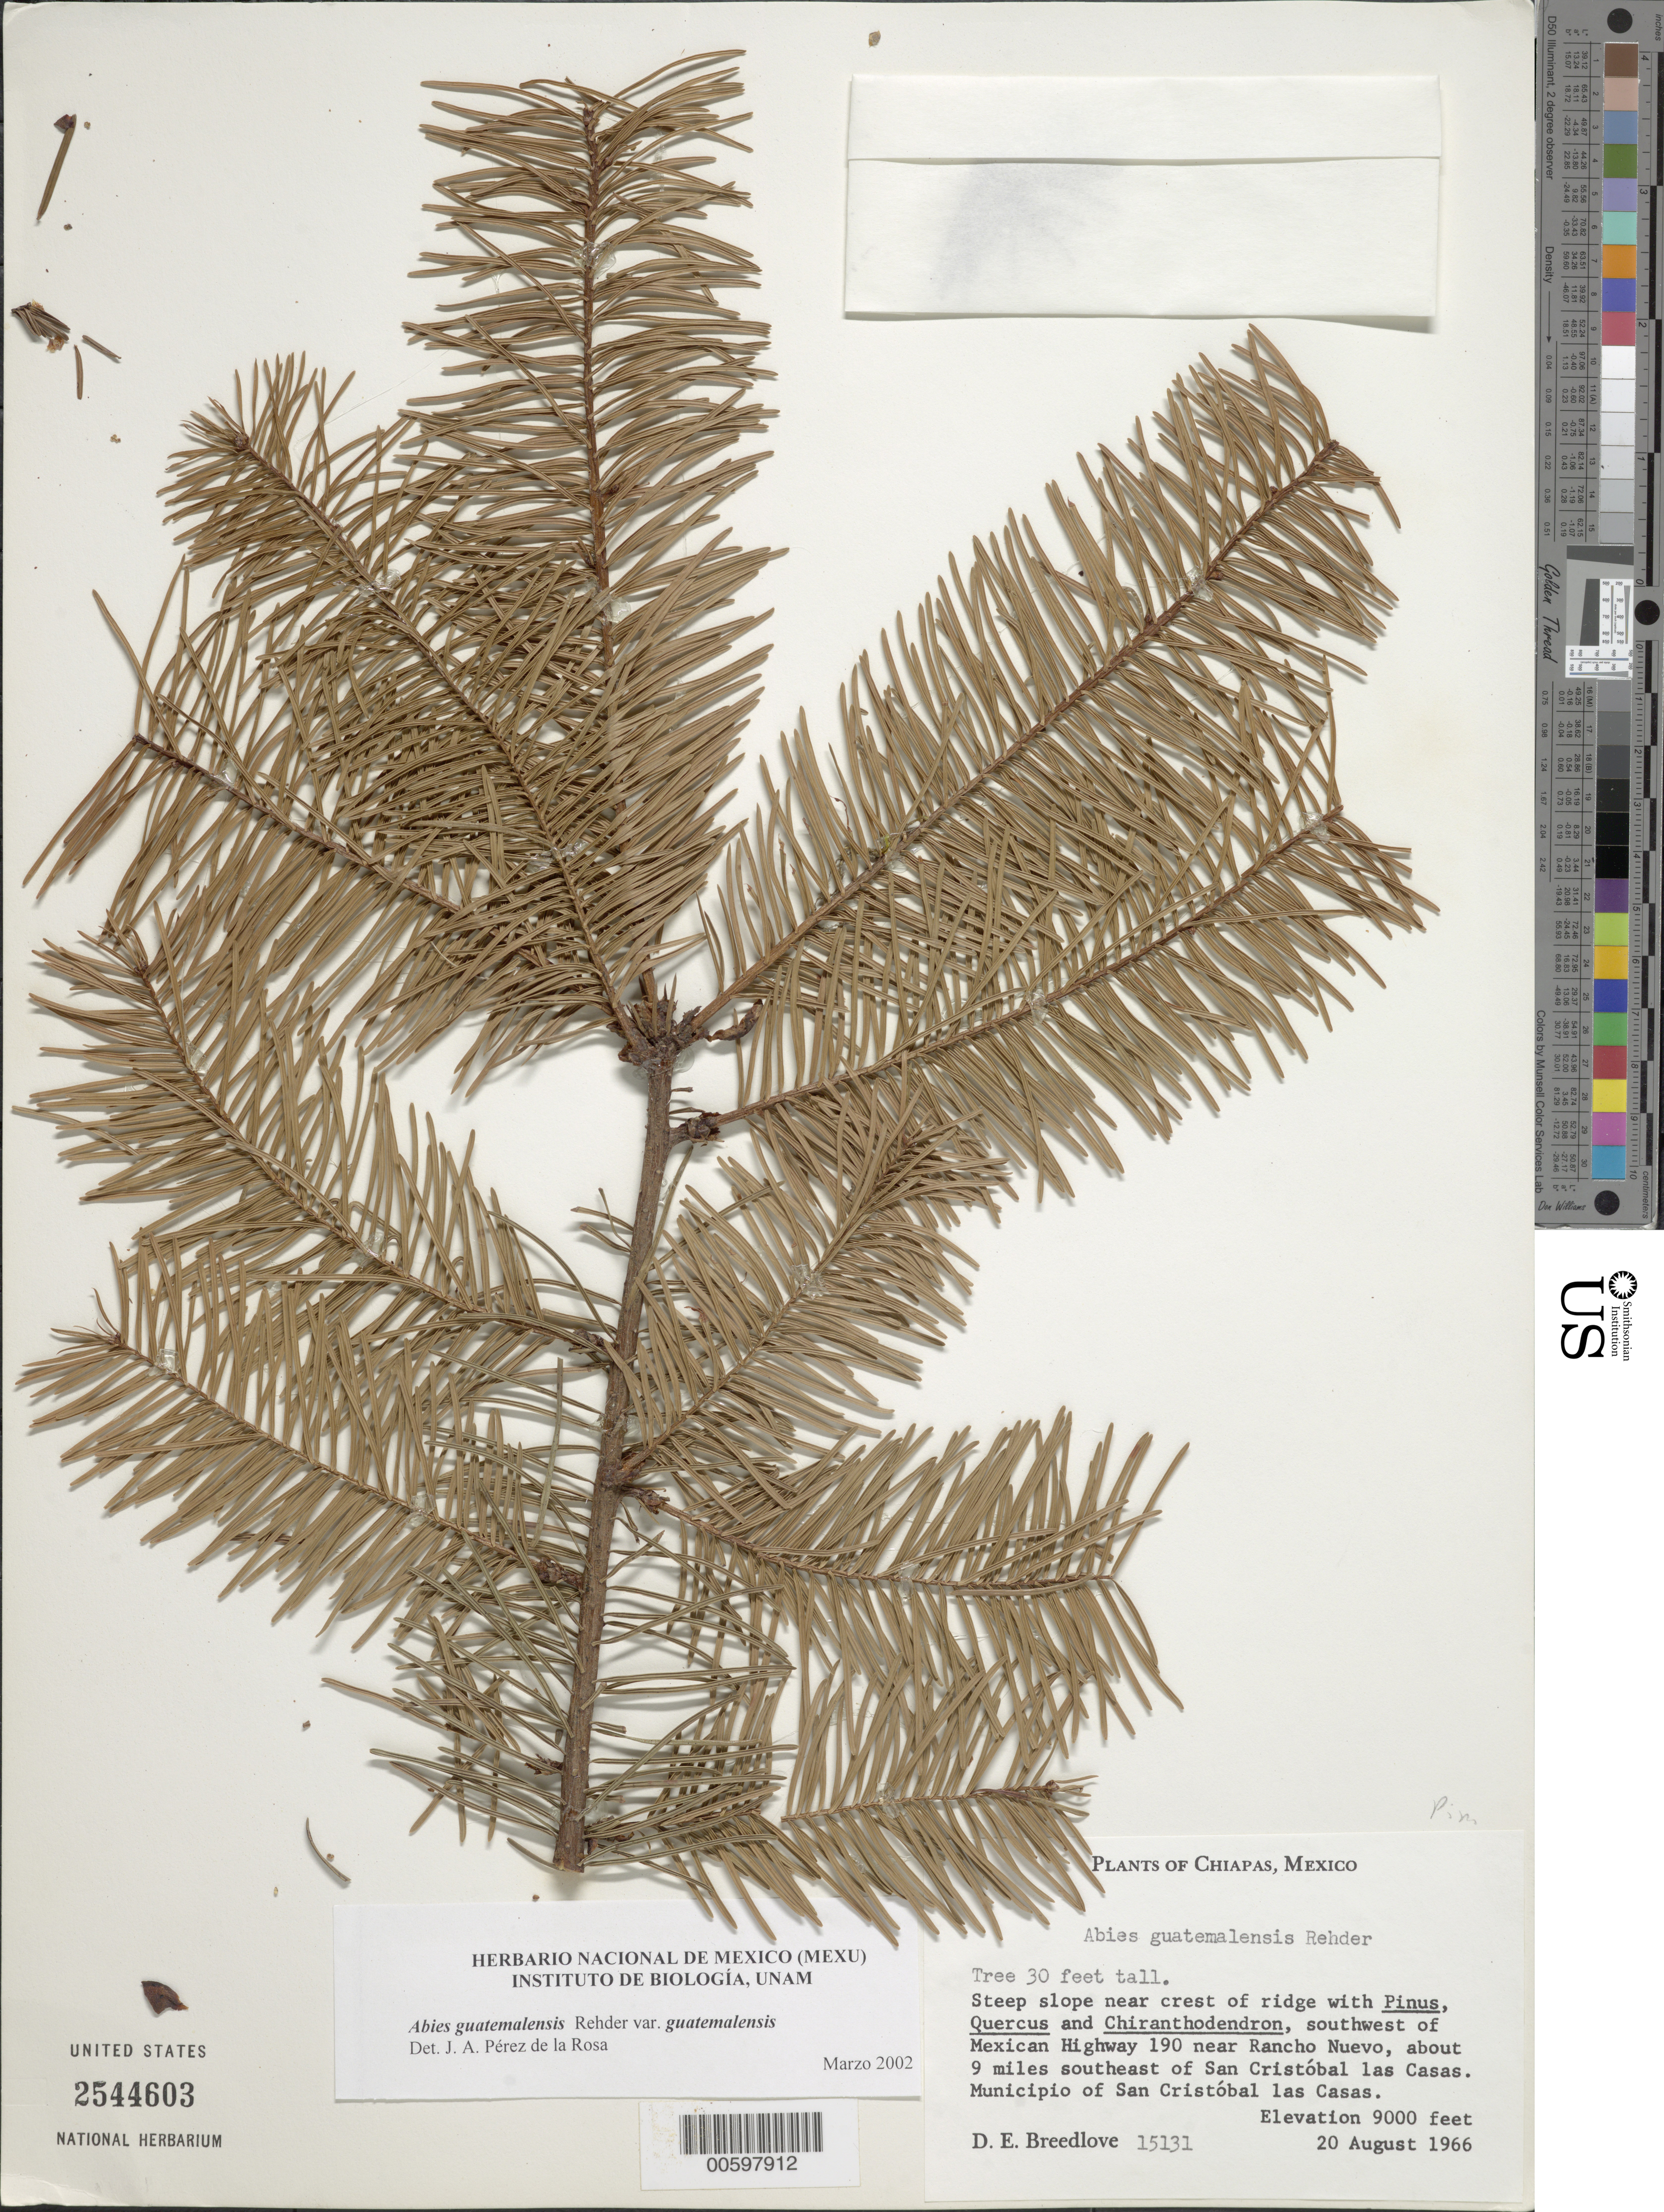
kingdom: Plantae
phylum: Tracheophyta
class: Pinopsida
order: Pinales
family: Pinaceae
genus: Abies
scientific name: Abies guatemalensis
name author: Rehder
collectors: D. E. Breedlove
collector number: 15131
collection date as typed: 20 Aug 1966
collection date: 1966-08-20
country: Mexico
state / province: Chiapas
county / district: San Cristóbal de Las Casas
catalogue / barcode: US 2544603